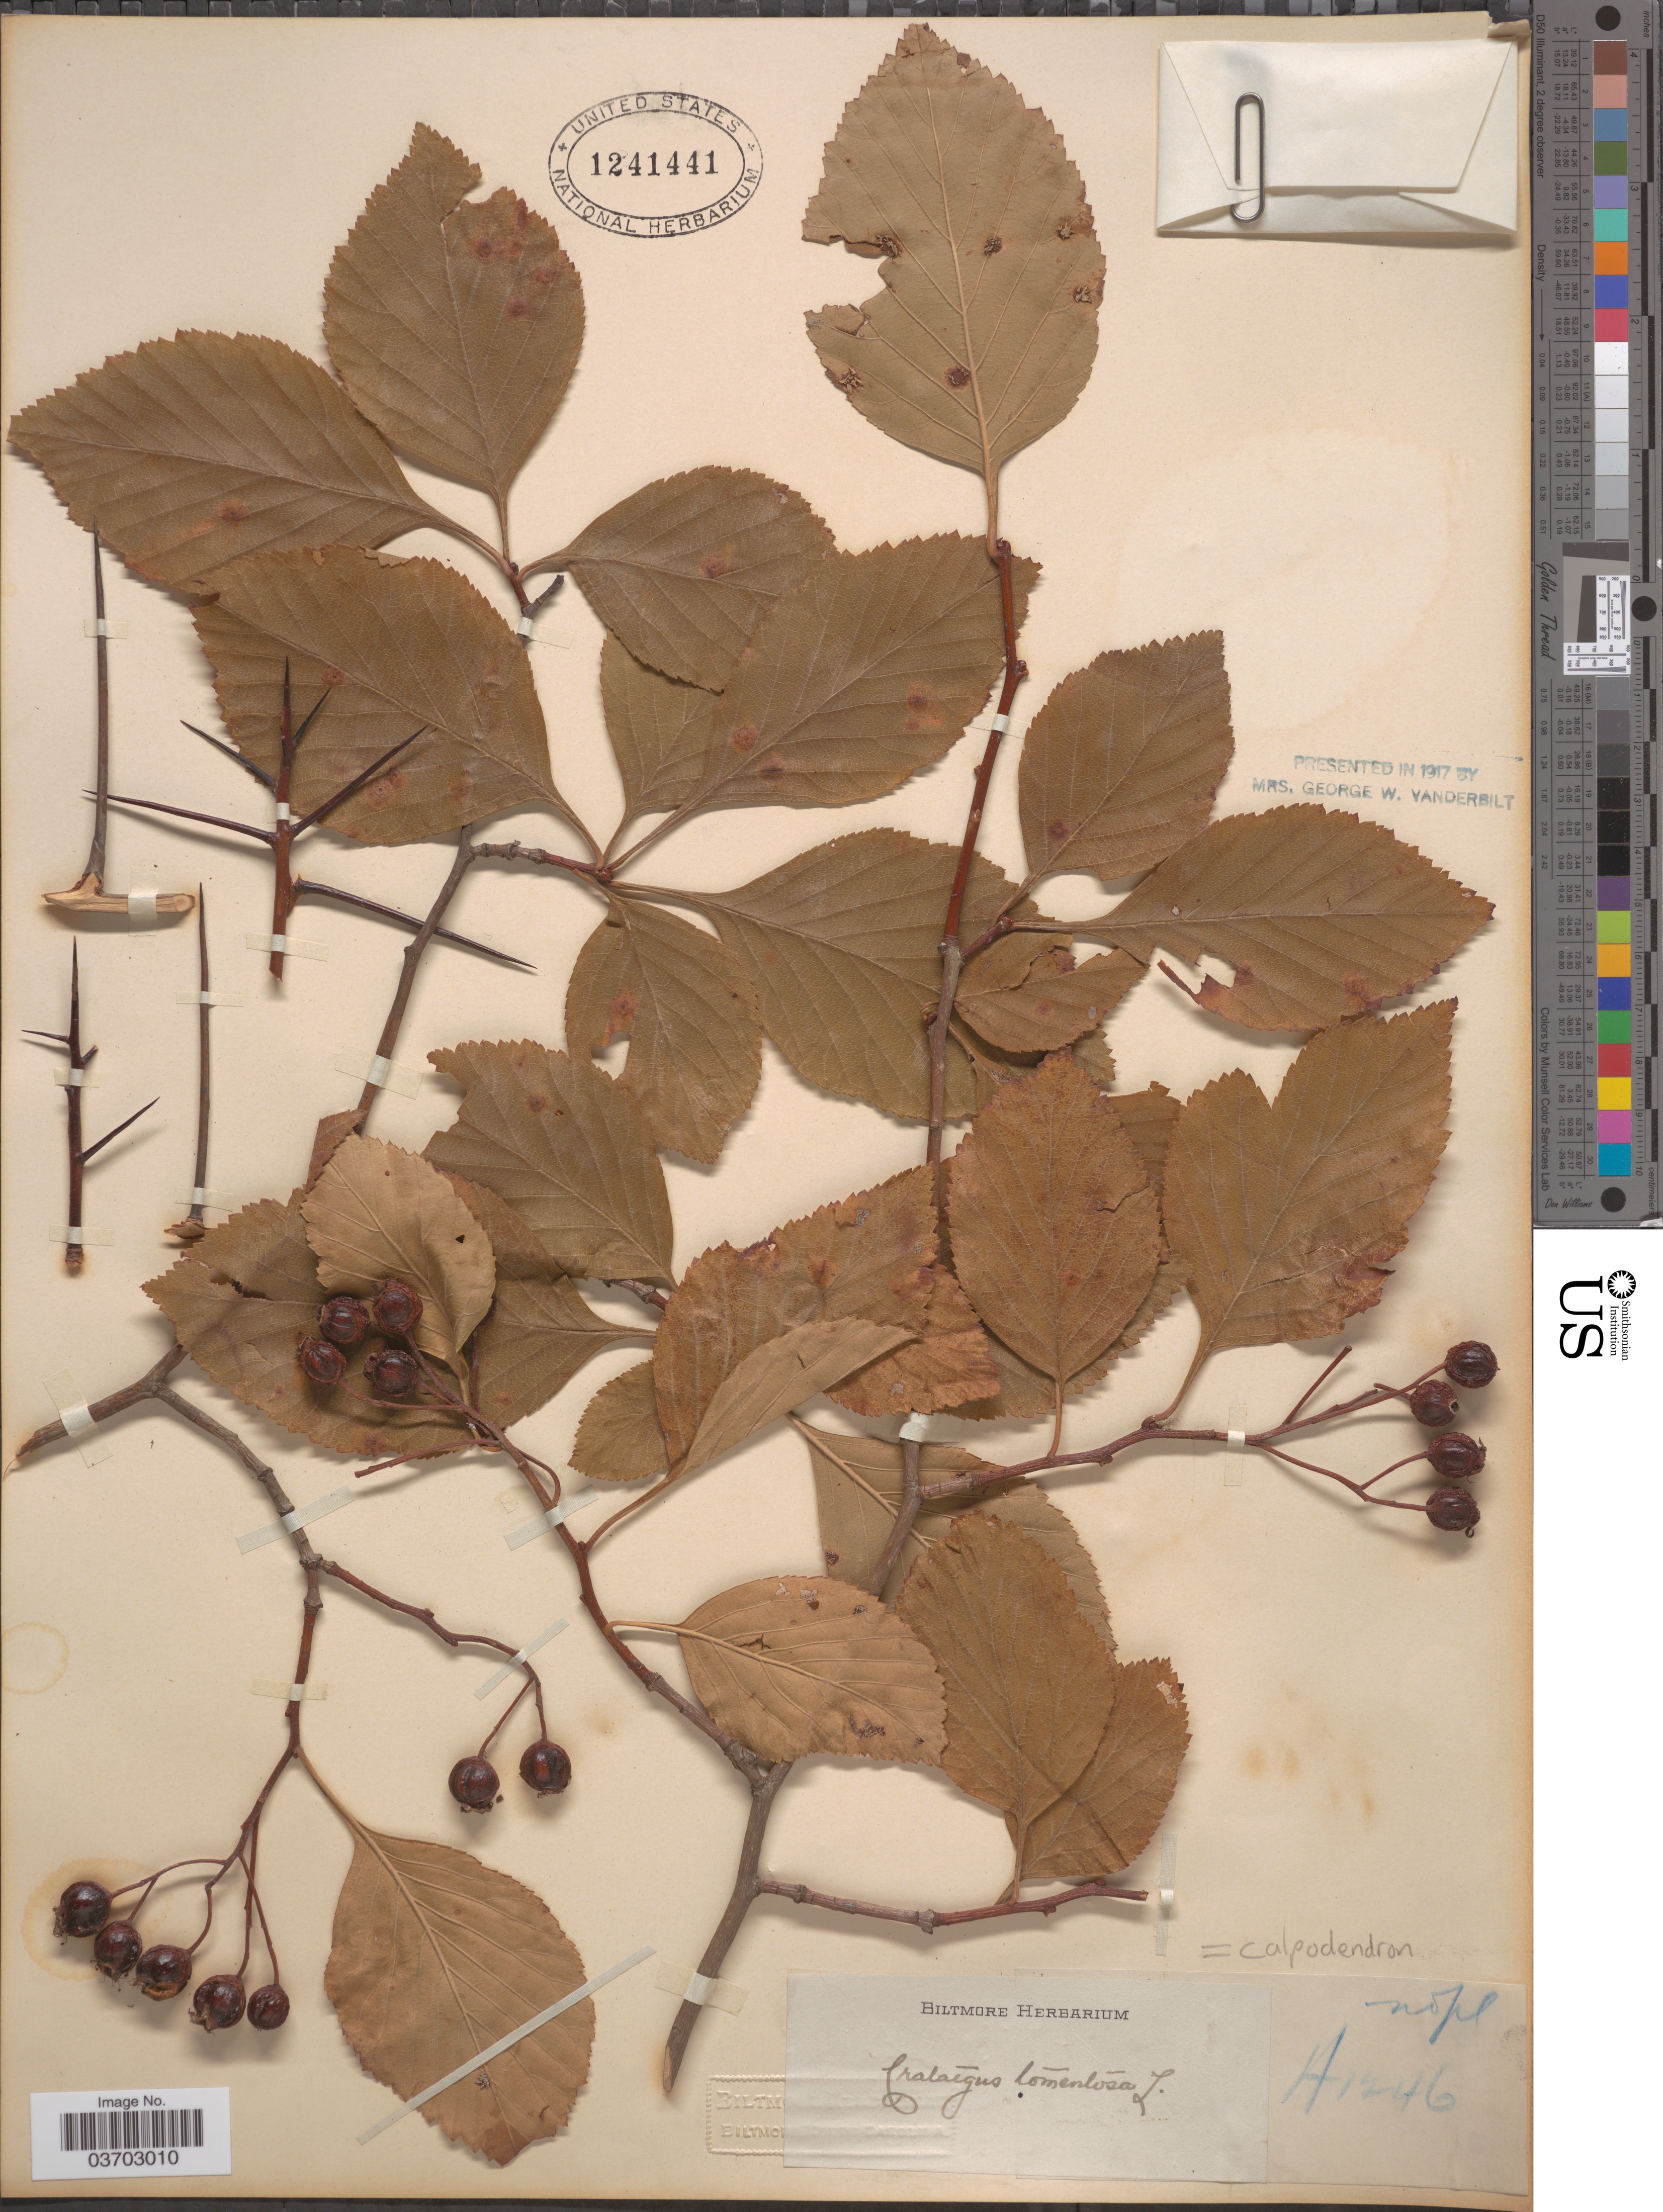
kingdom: Plantae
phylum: Tracheophyta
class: Magnoliopsida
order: Rosales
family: Rosaceae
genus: Crataegus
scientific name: Crataegus calpodendron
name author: (Ehrh.) Medik.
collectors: ex herb. Biltmore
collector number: H1246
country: United States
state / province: North Carolina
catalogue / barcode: US 1241441